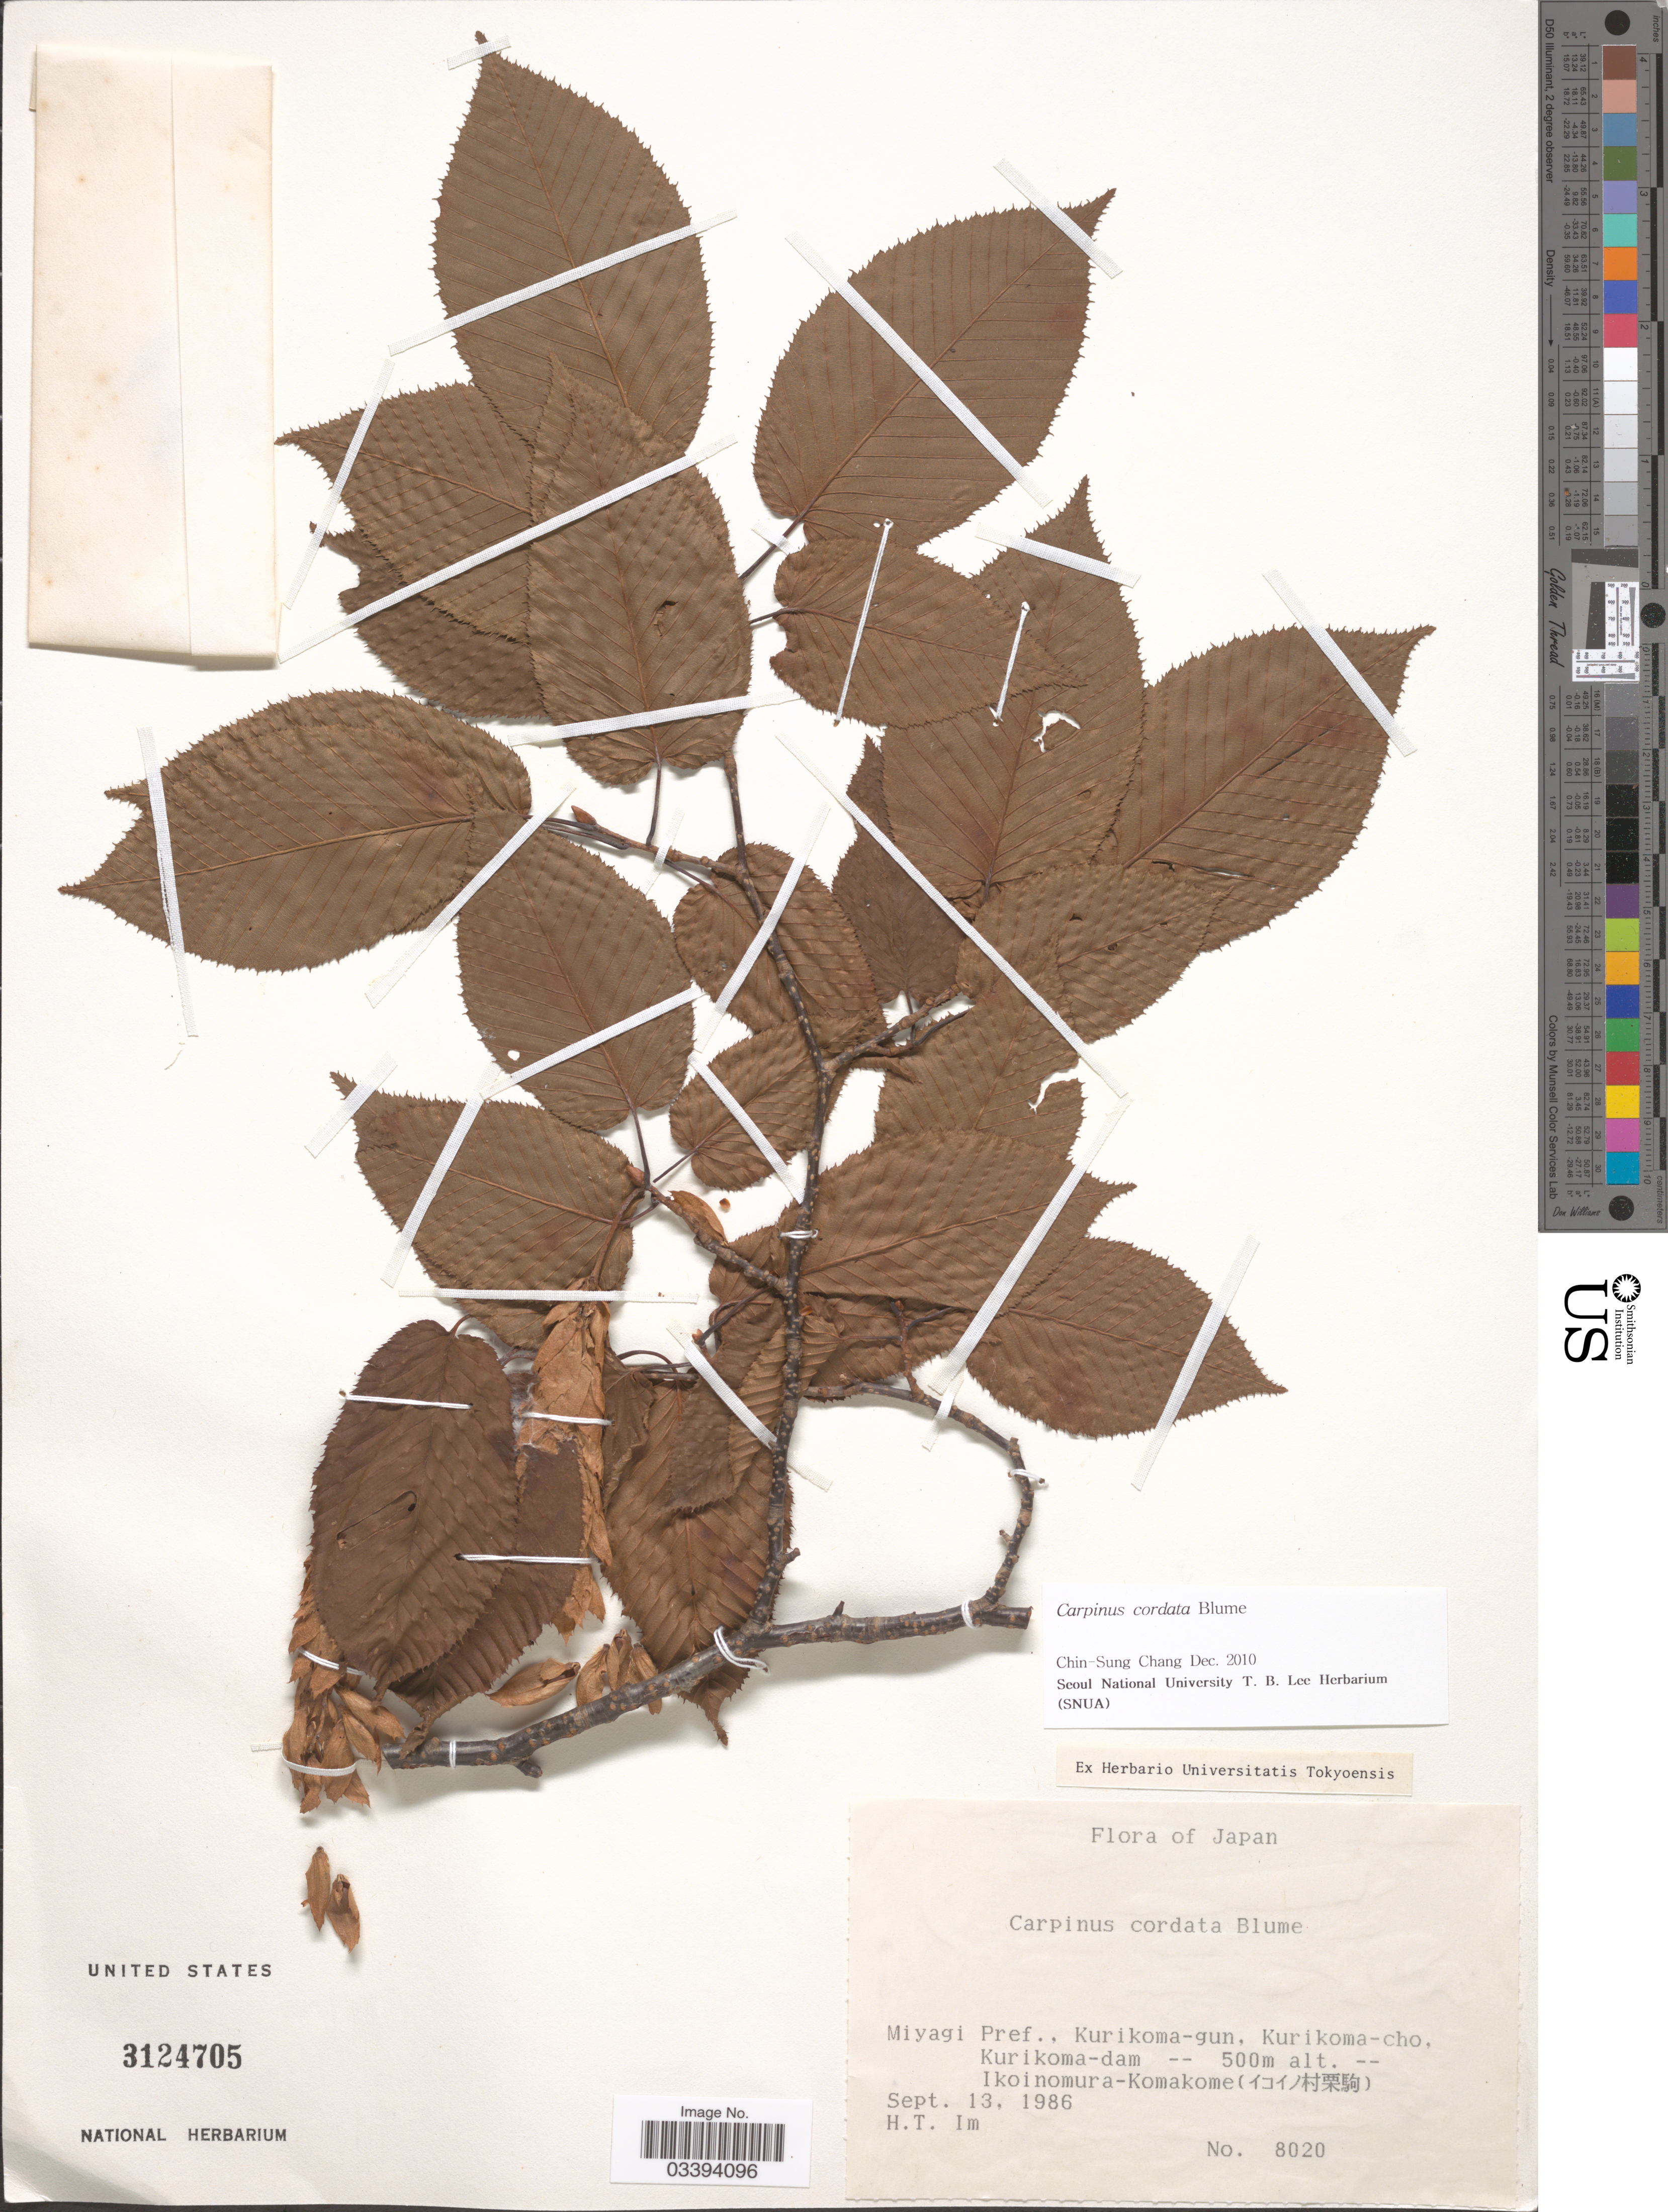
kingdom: Plantae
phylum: Tracheophyta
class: Magnoliopsida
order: Fagales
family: Betulaceae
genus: Carpinus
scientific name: Carpinus cordata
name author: Blume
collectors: H. Im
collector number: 8020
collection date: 1986-09-13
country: Japan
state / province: Miyagi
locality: Miyagi Pref., Kurikoma-gun, Kurikoma-cho, Kurikoma-dam Ikoinomura-Komakome (X).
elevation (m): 500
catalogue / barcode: US 3124705